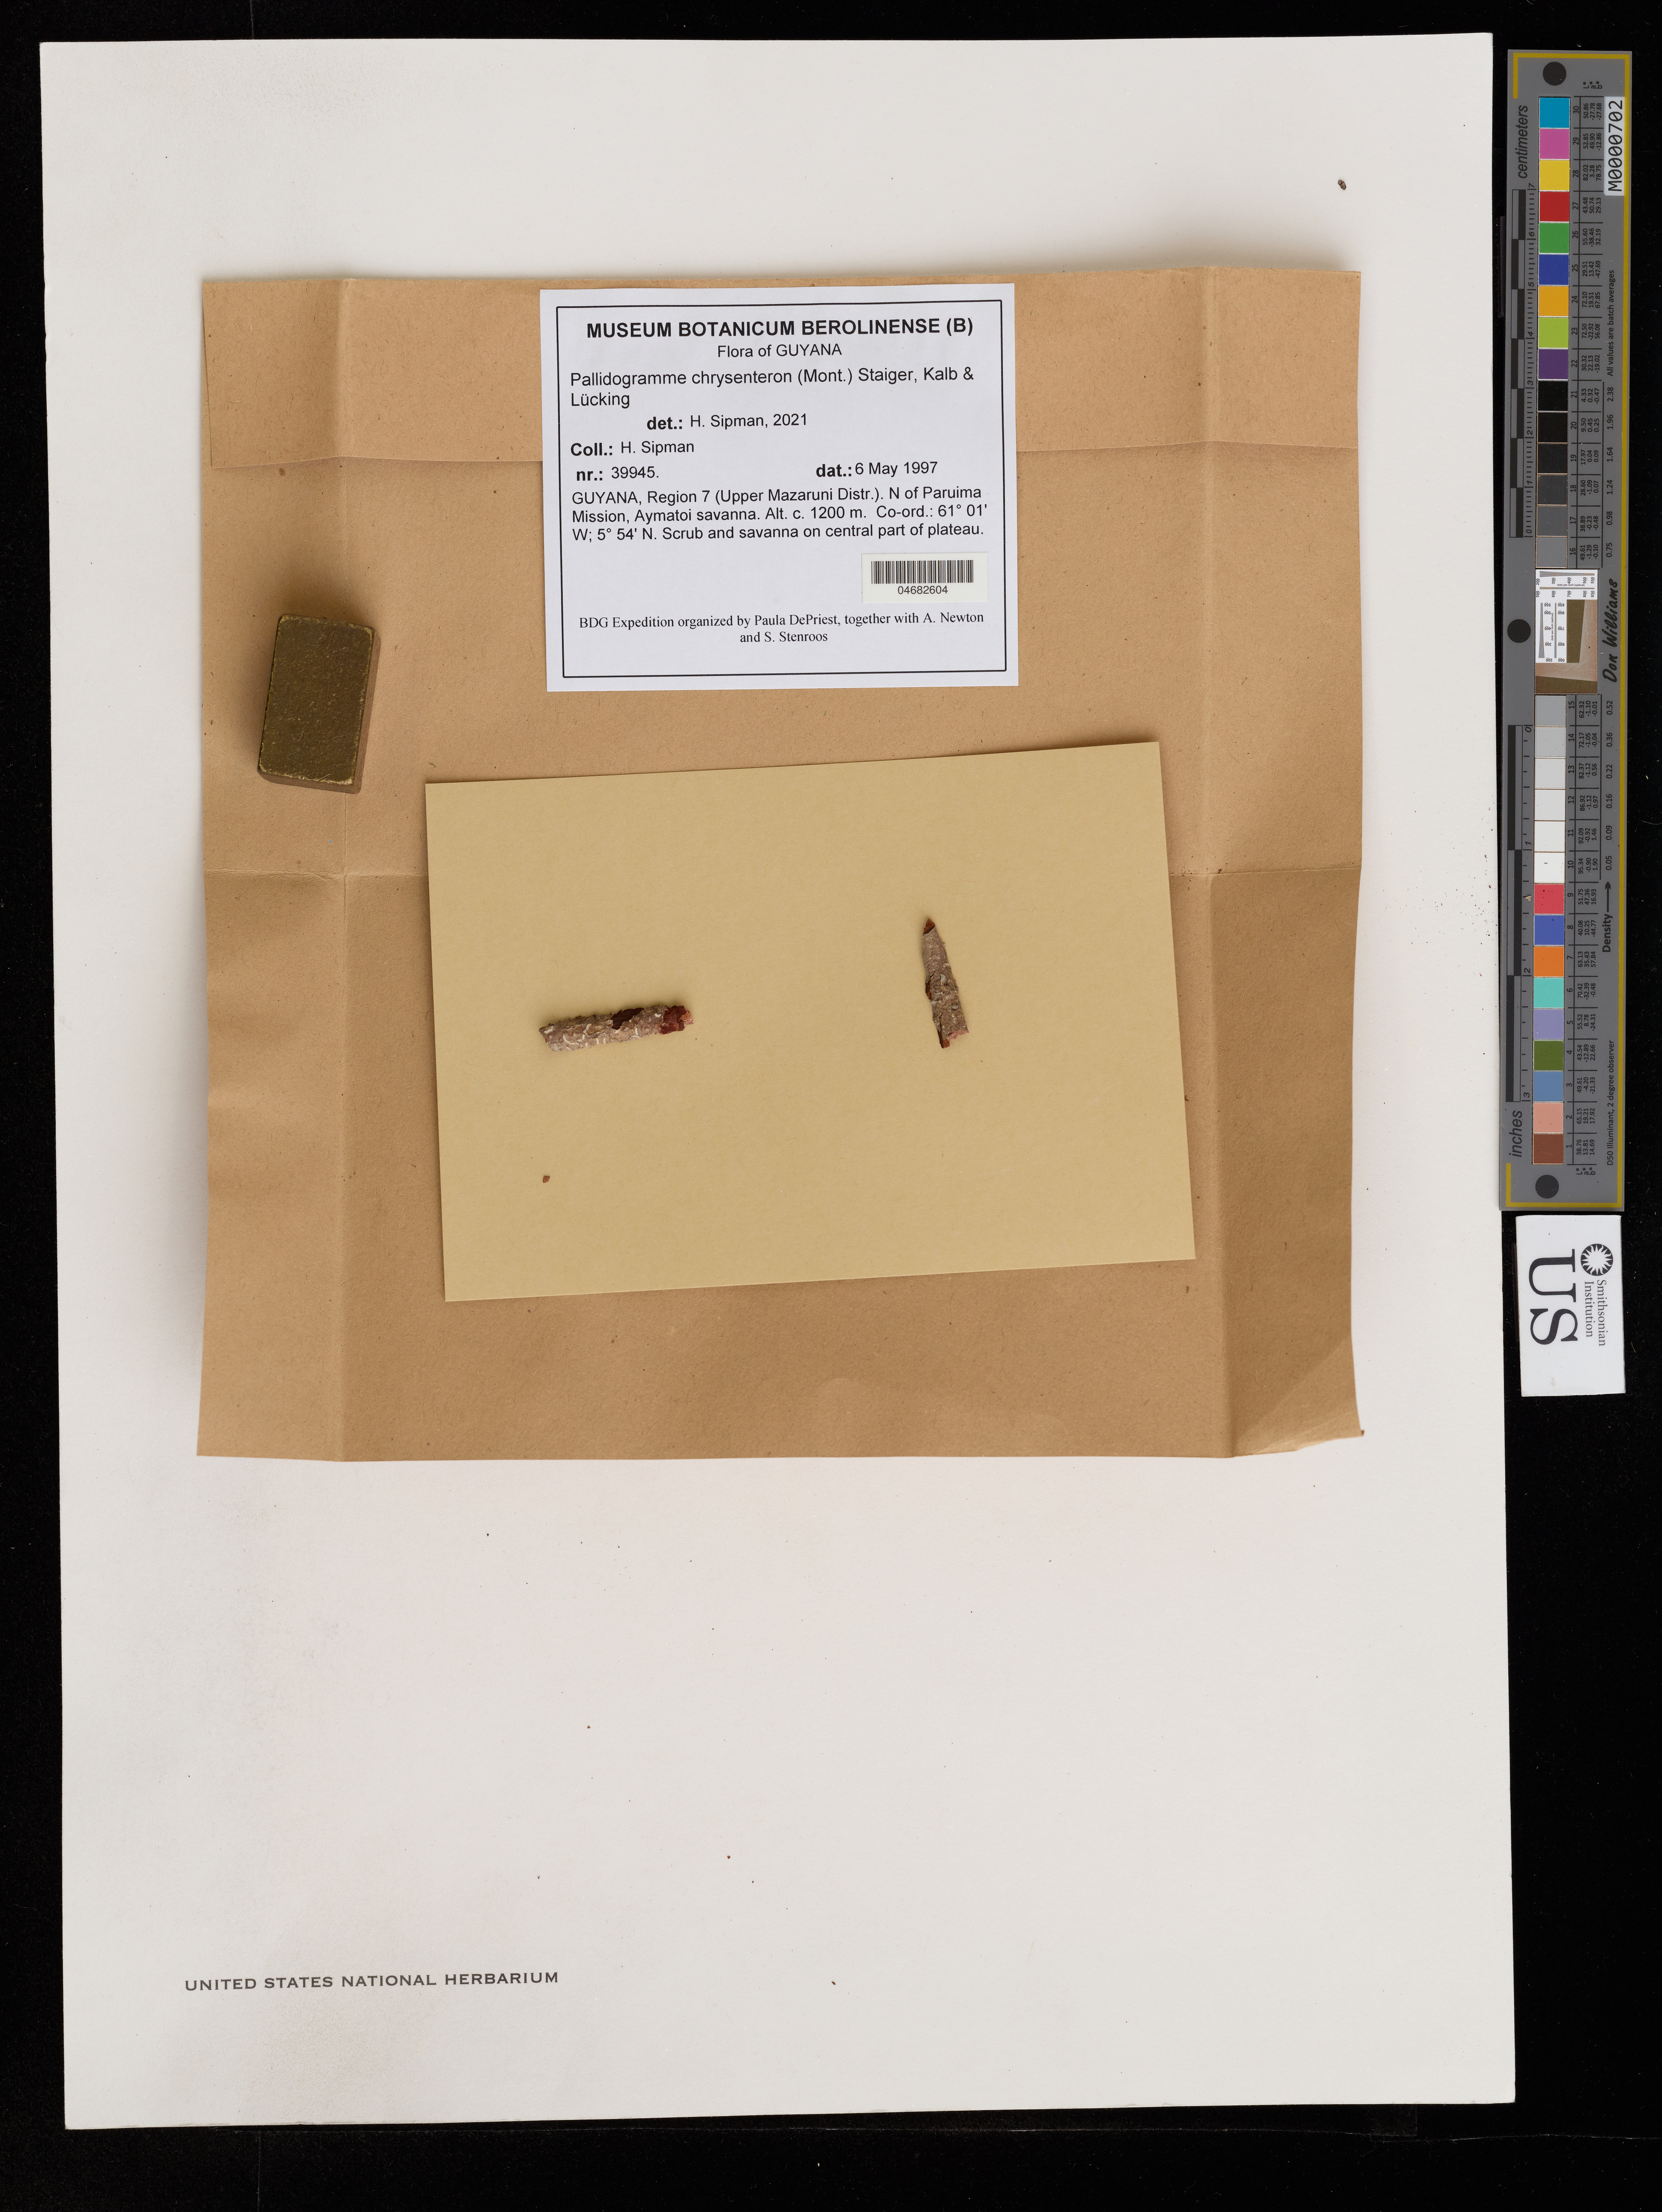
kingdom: Fungi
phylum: Ascomycota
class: Lecanoromycetes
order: Ostropales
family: Graphidaceae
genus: Pallidogramme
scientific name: Pallidogramme chrysenteron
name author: (Mont.) Staiger et al.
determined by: Sipman, H.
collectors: H. Sipman et al.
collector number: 39945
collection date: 1997-05-06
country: Guyana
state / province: Mazaruni-Potaro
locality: Upper Mazaruni Distr. N of Paruima Mission, Aymatoi savanna.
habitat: Scrub and savanna on central part of plateau.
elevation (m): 1200